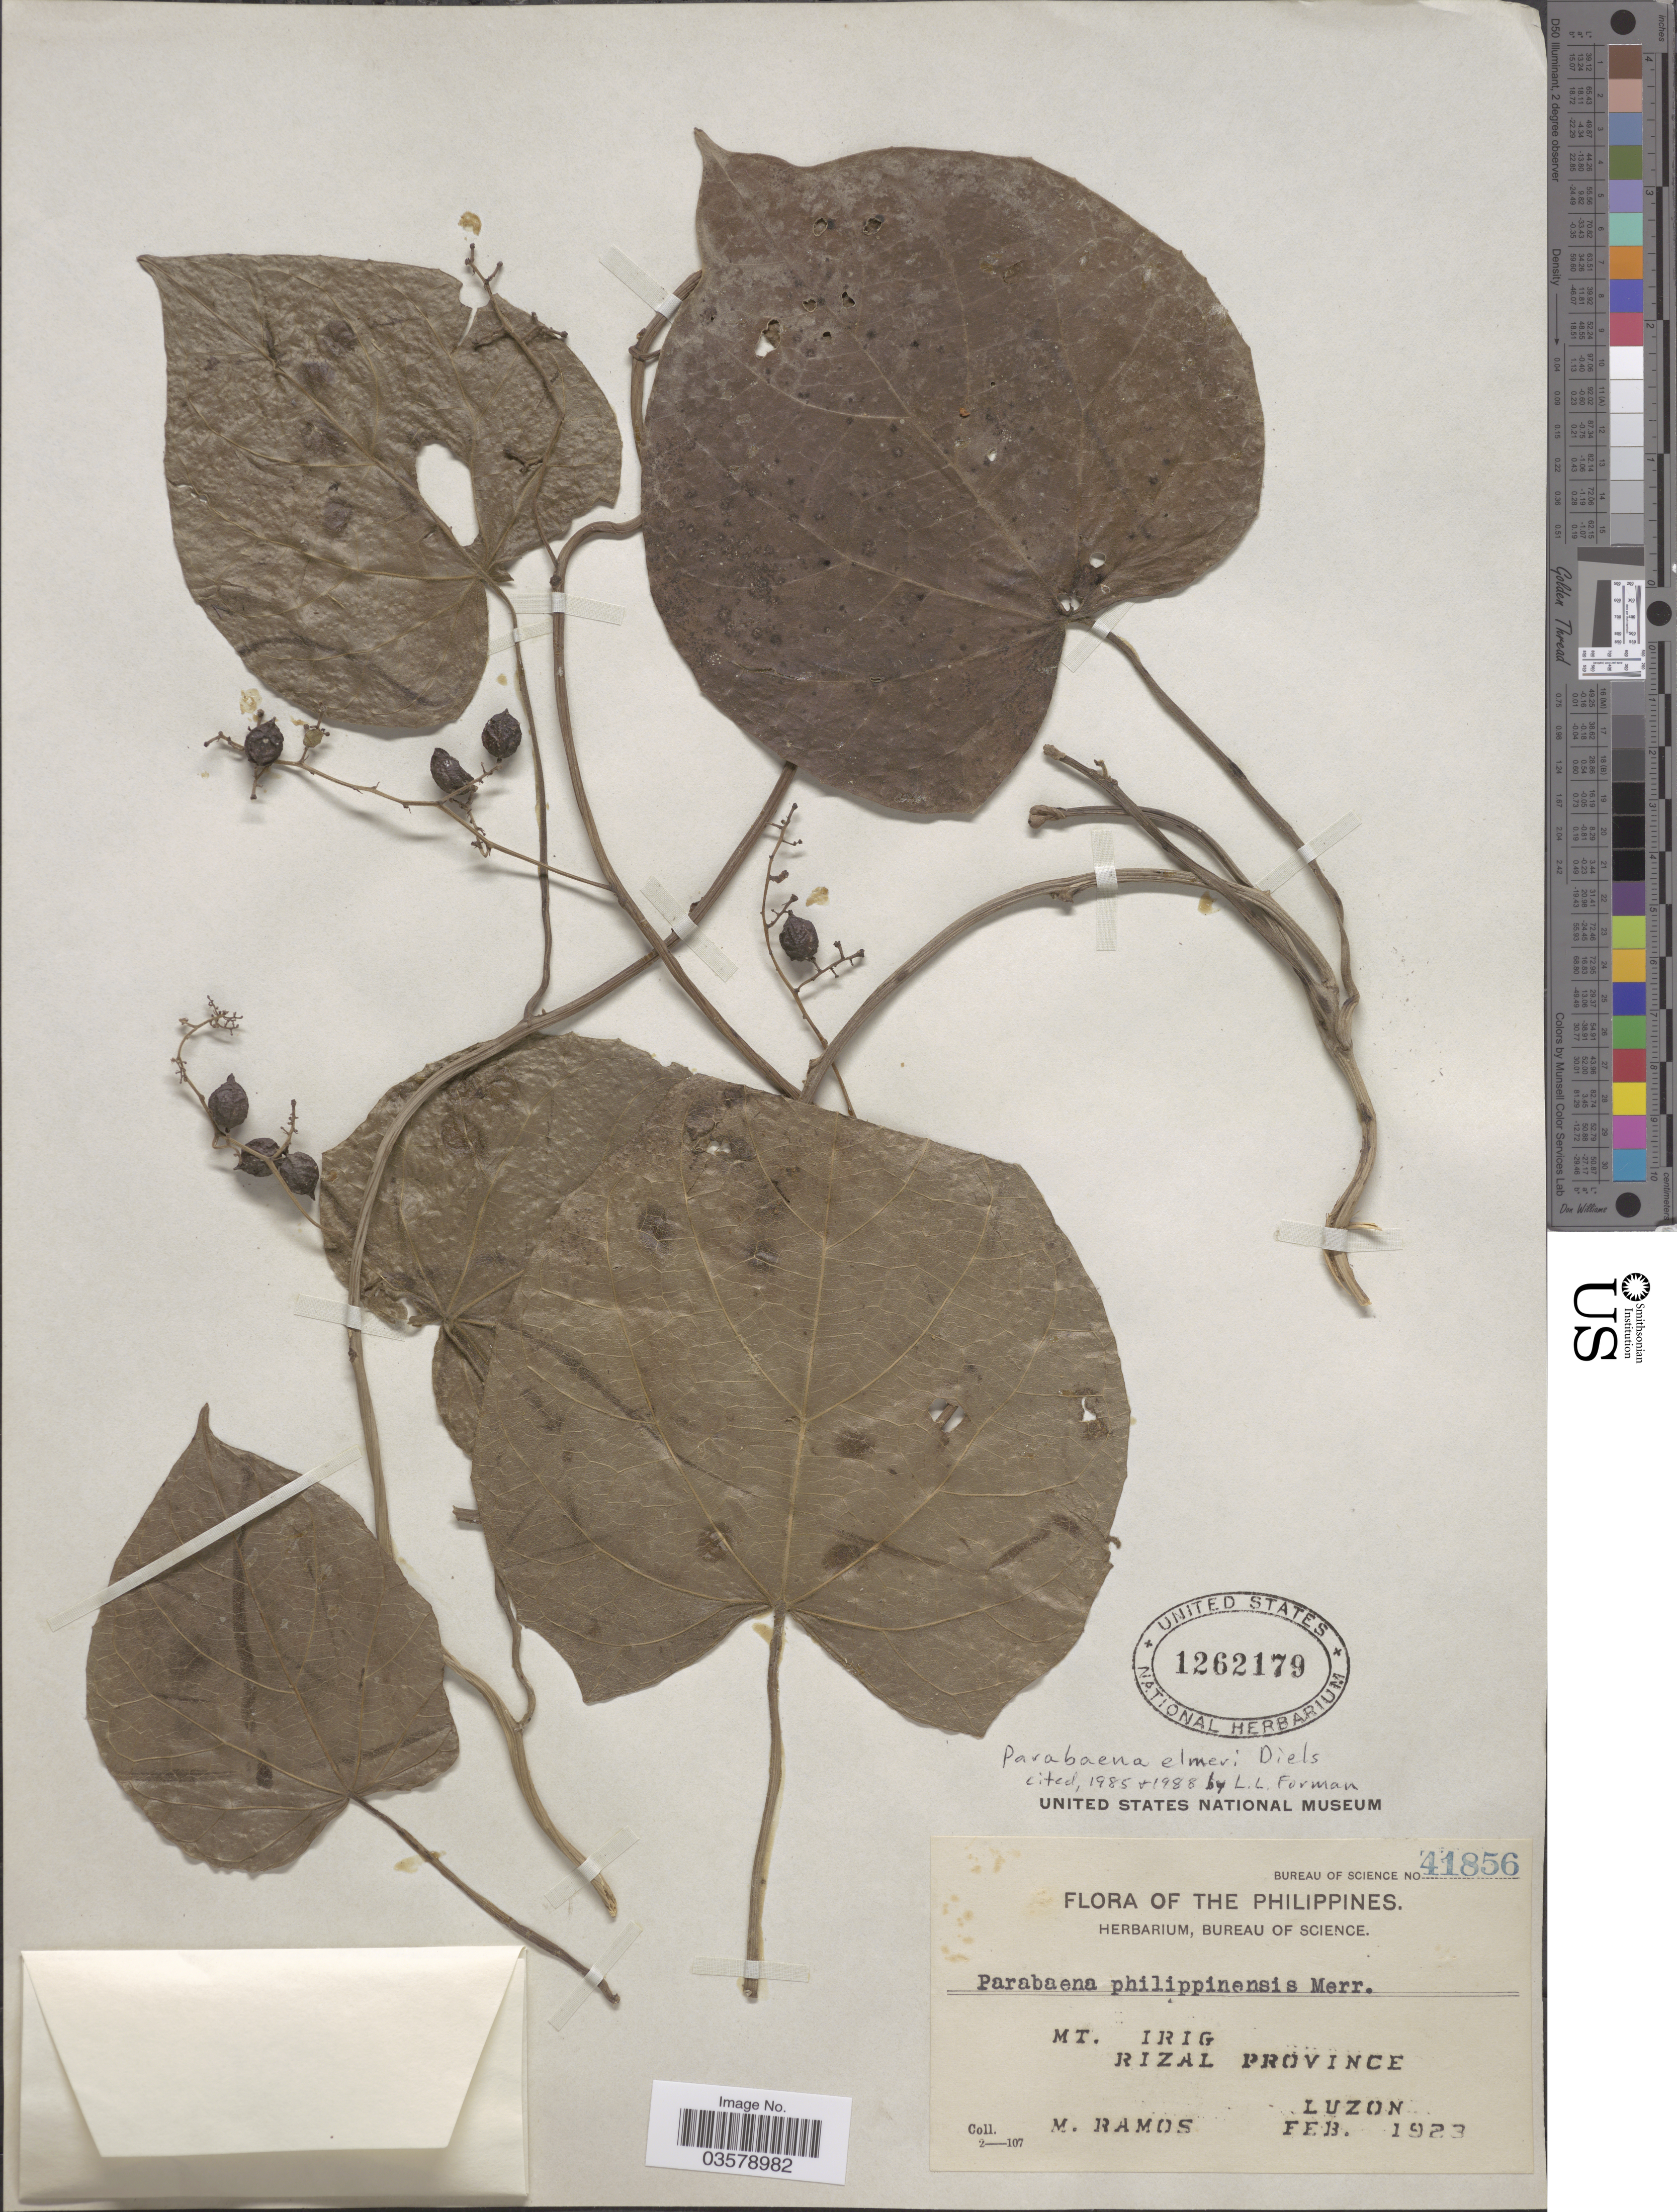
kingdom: Plantae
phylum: Tracheophyta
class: Magnoliopsida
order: Ranunculales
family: Menispermaceae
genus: Parabaena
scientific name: Parabaena elmeri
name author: Diels in Engl.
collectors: M. Ramos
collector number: Bureau of Science 41856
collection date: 1923-02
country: Philippines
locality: Mt. Irig. Rizal Province. Luzon.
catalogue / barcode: US 1262179